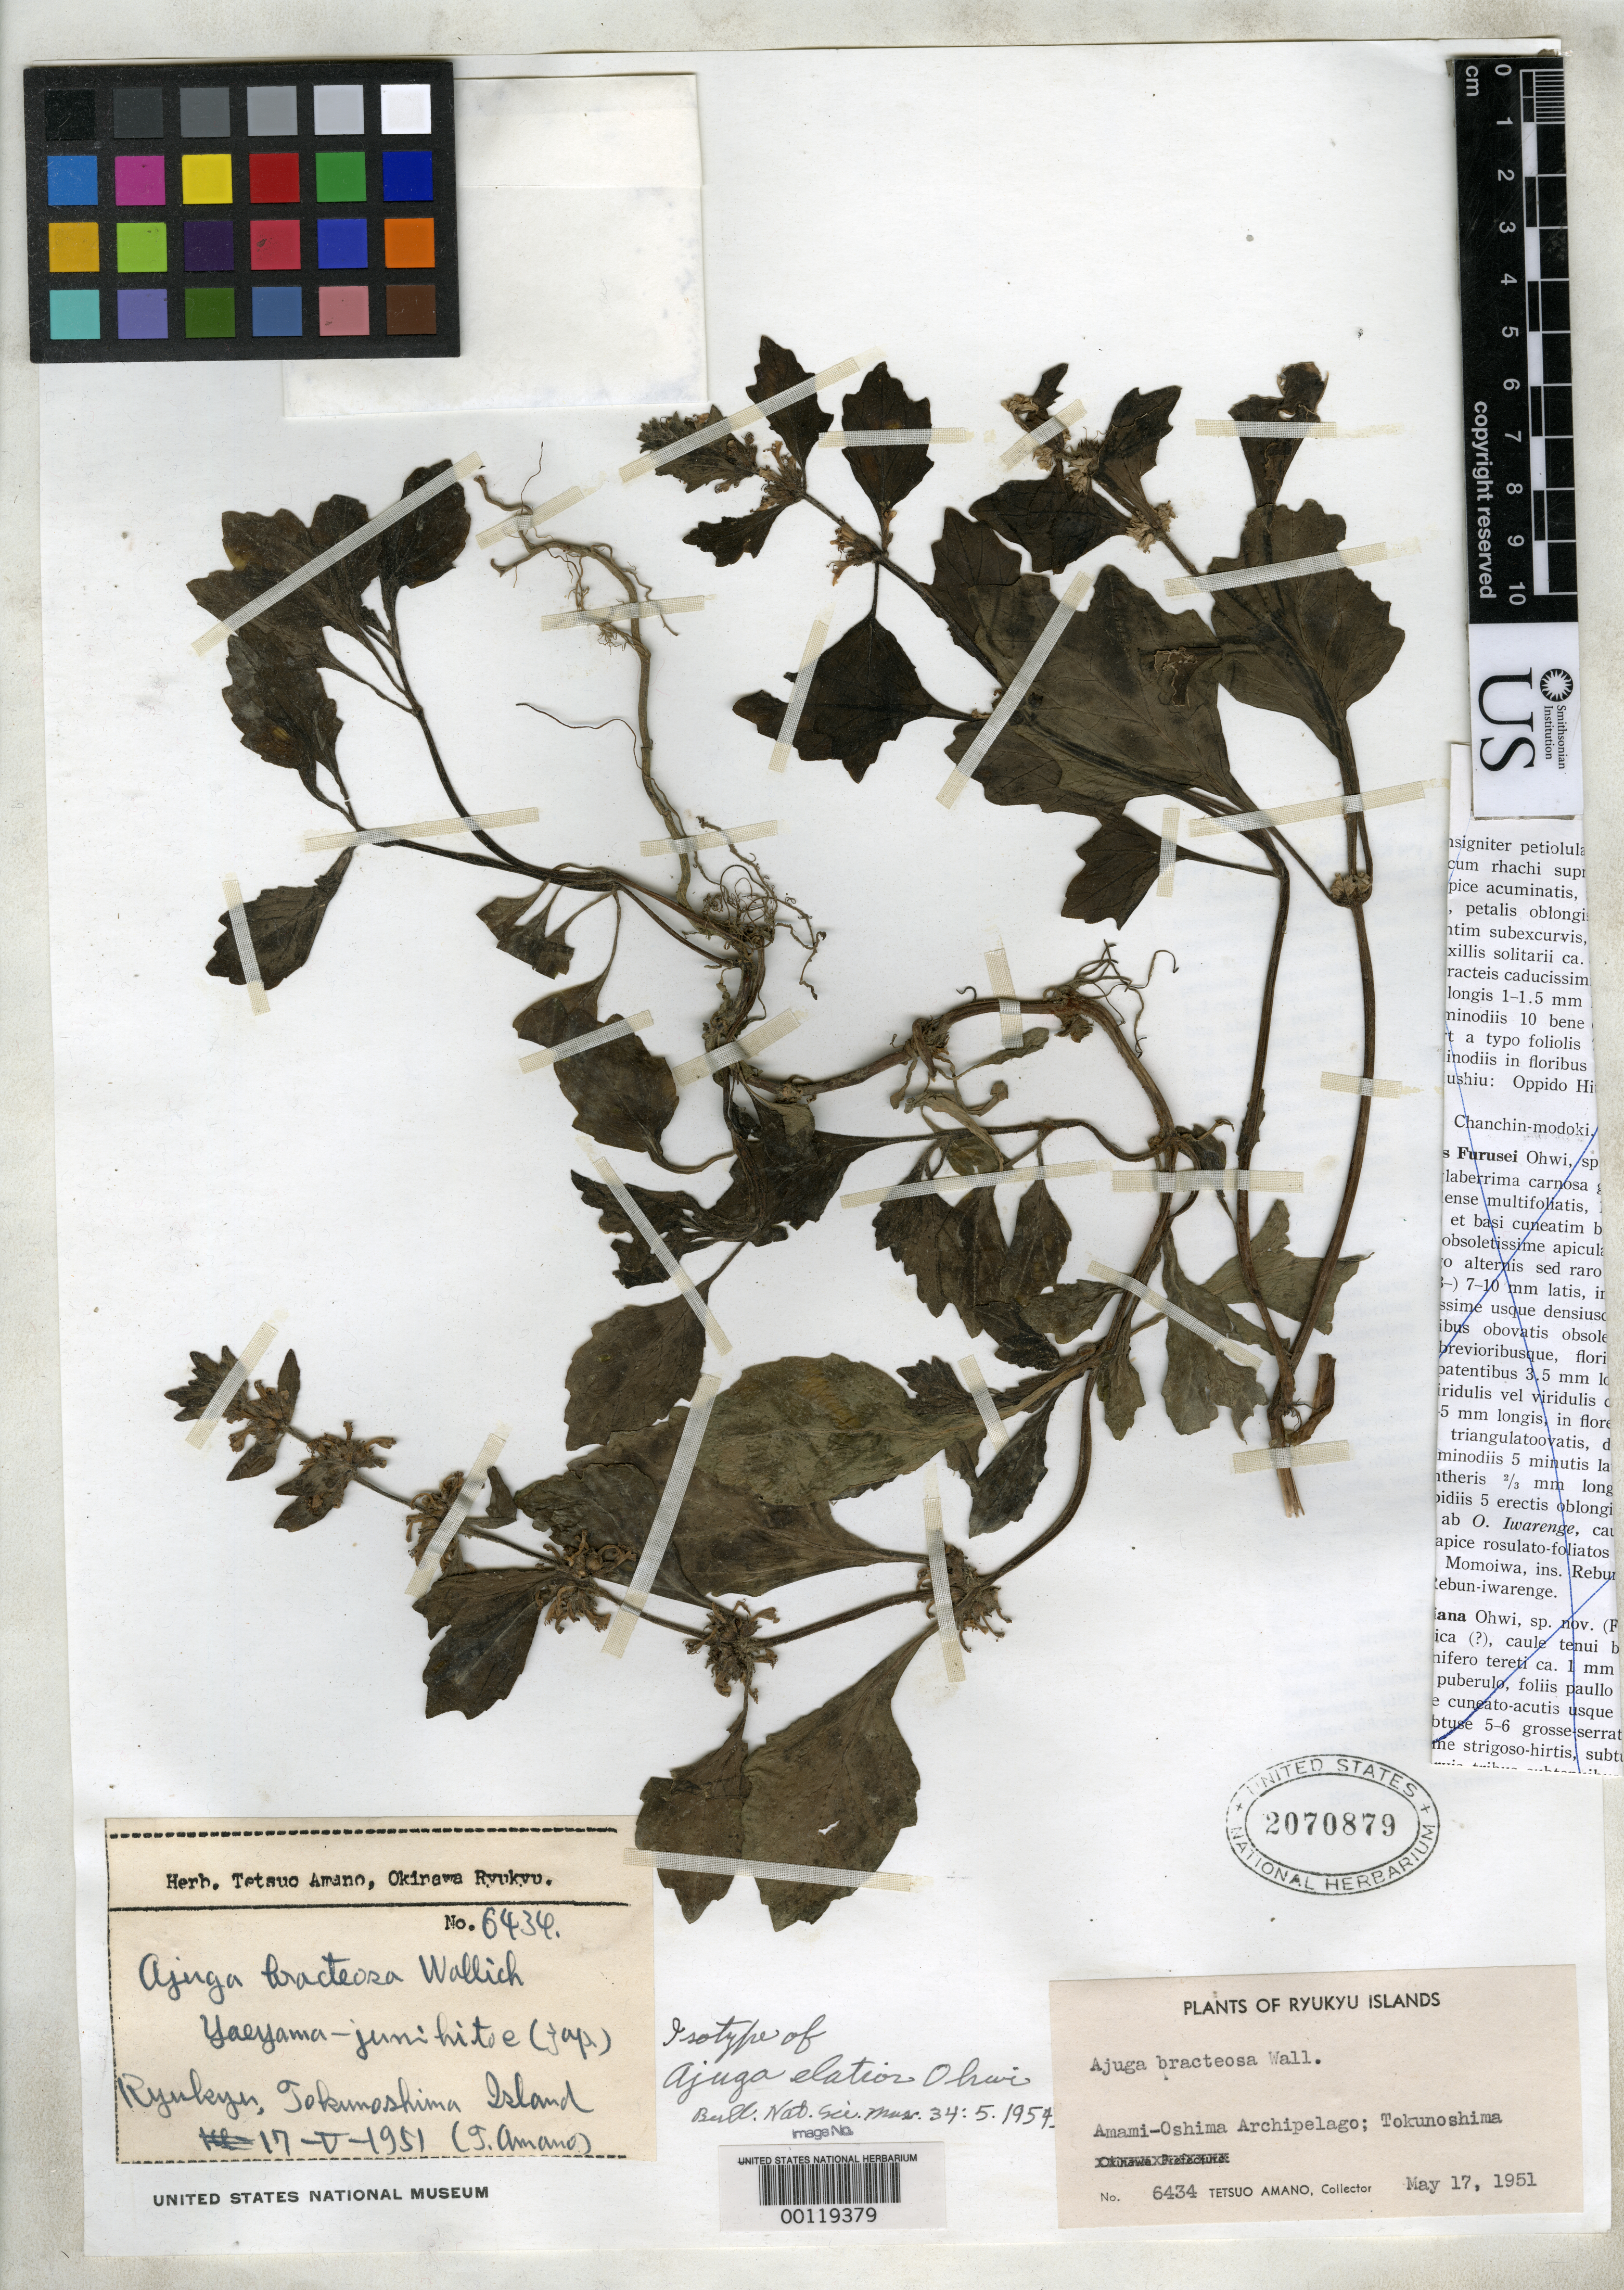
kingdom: Plantae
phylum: Tracheophyta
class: Magnoliopsida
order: Lamiales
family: Lamiaceae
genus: Ajuga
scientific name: Ajuga elatior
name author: Ohwi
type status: Isotype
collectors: T. Amano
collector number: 6434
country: Japan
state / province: Okinawa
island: Tokuno Shima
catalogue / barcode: US 2070879